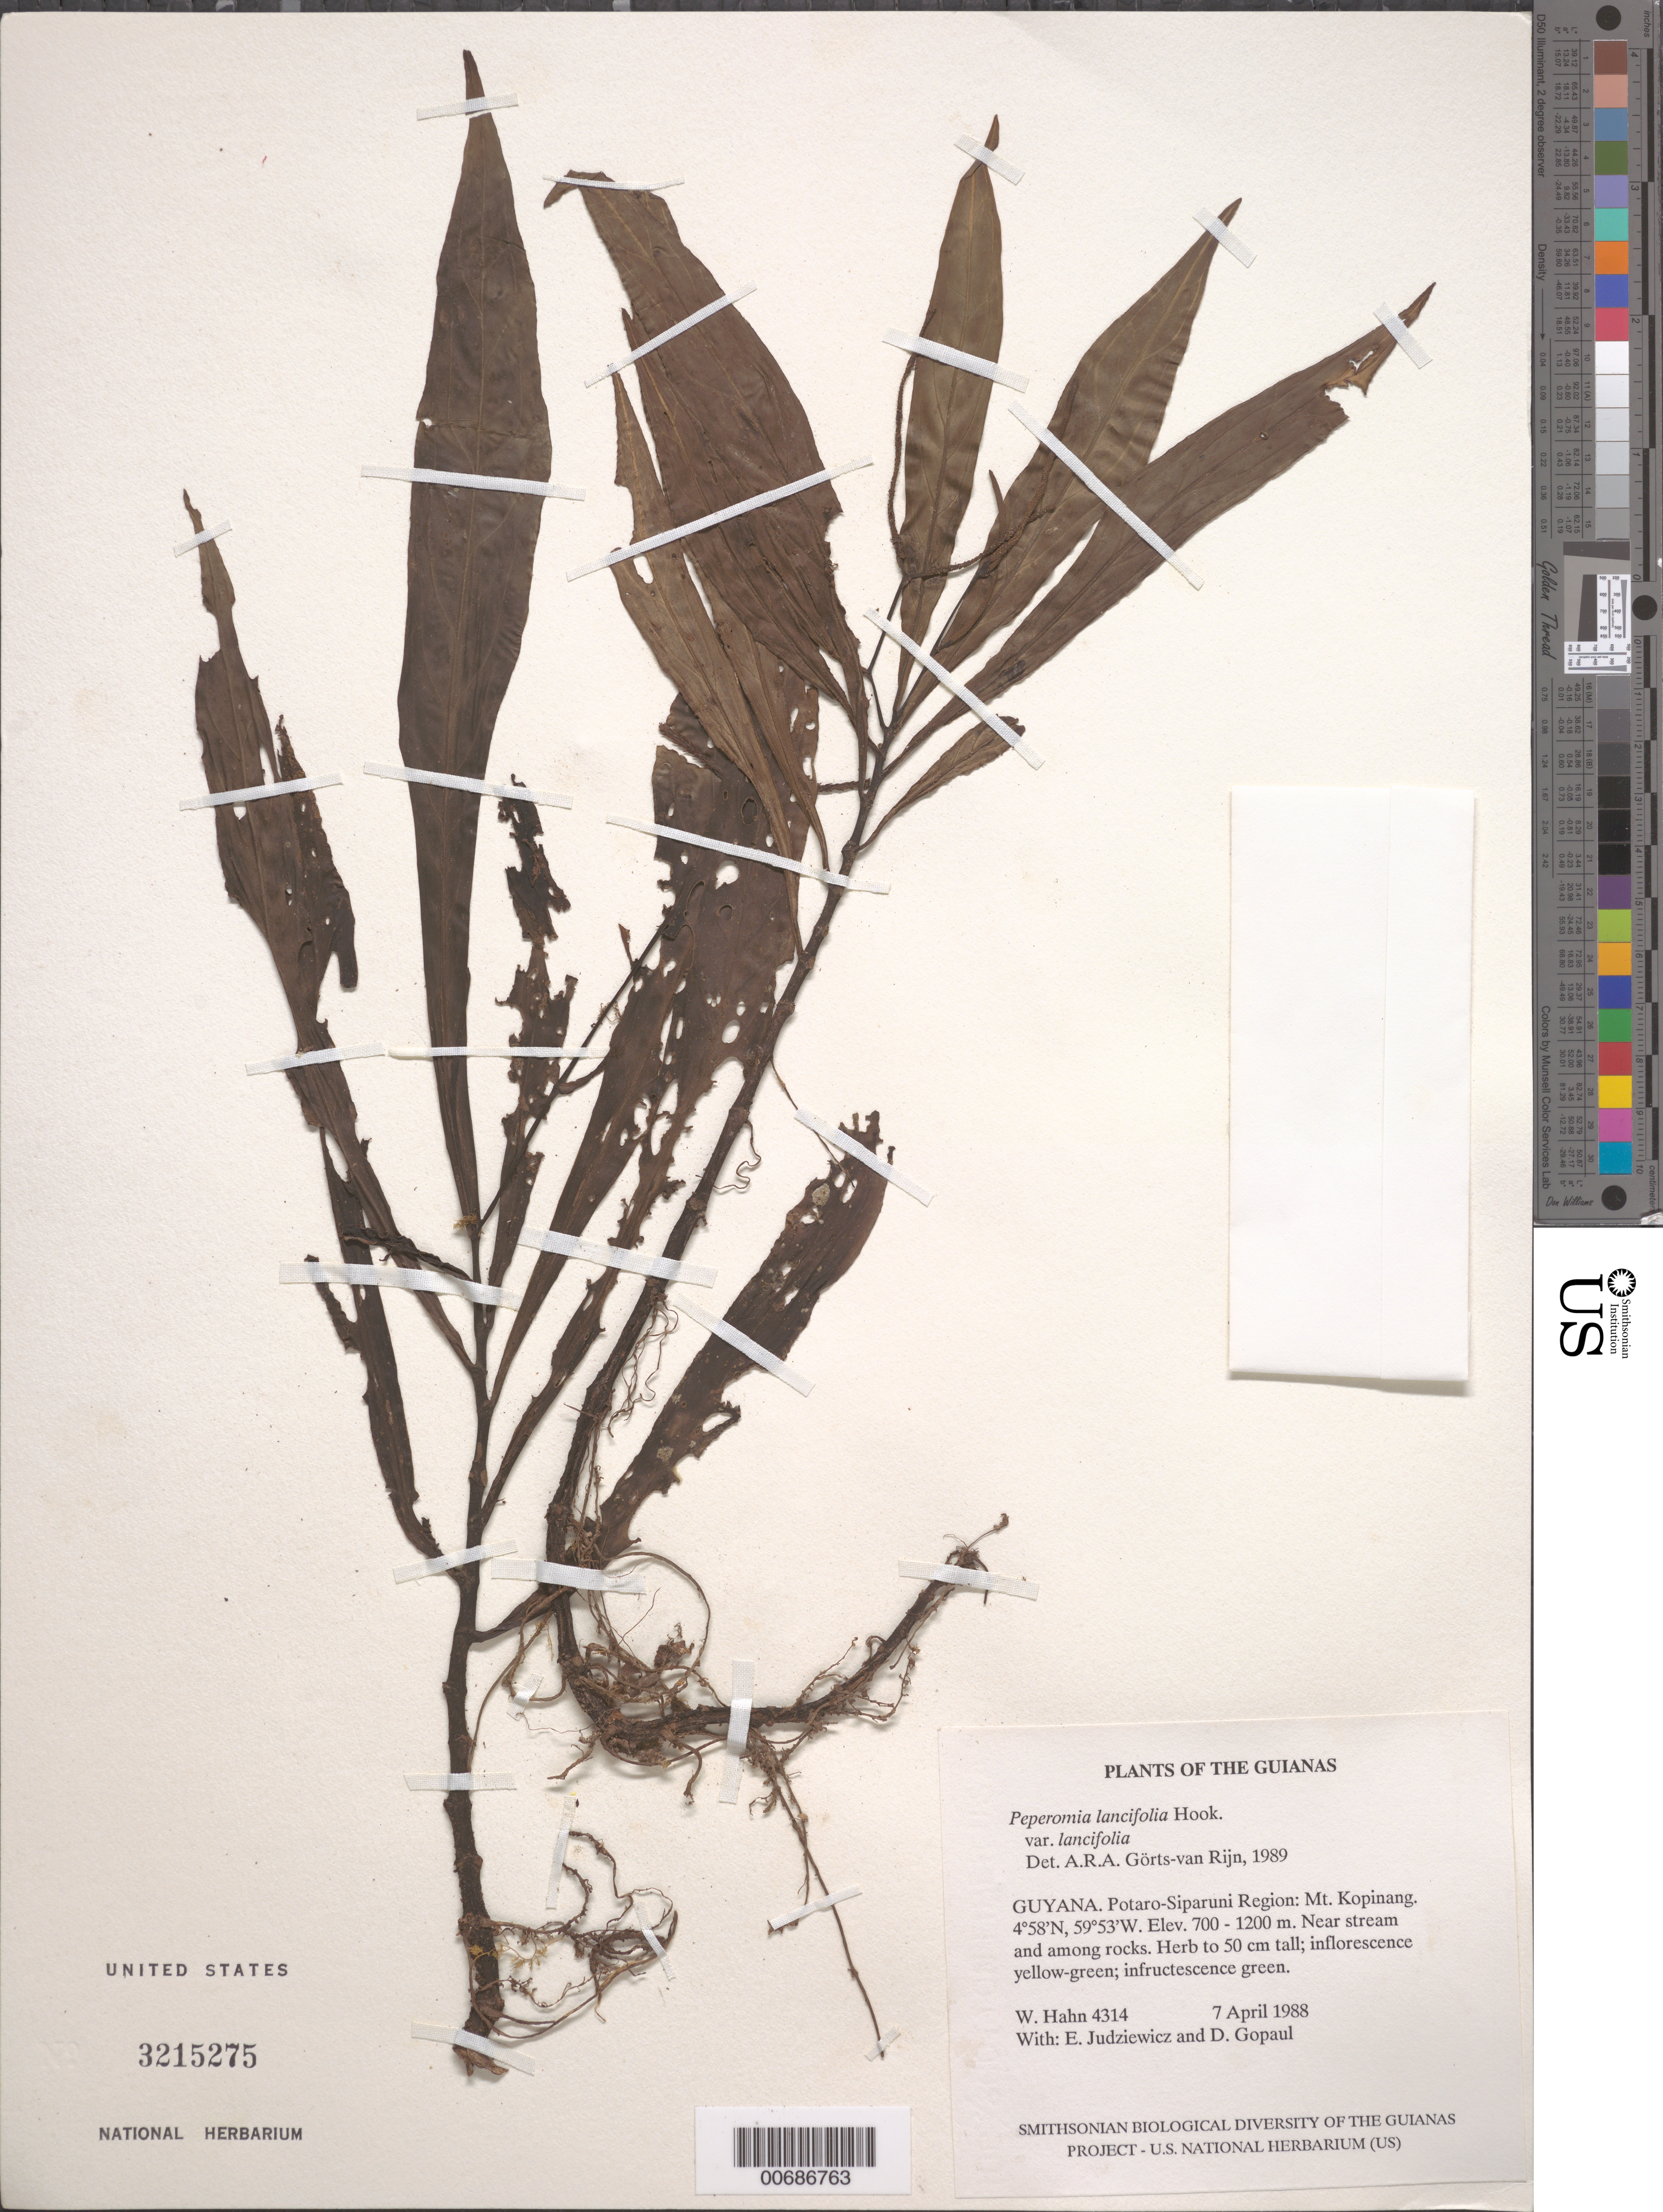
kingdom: Plantae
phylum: Tracheophyta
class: Magnoliopsida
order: Piperales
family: Piperaceae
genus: Peperomia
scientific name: Peperomia lancifolia var. lancifolia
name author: Hook.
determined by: Görts-van Rijn, A. R. A.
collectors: W. Hahn, E. J. Judziewicz & D. Gopaul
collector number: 4314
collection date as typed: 7 April 1988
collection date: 1988-04-07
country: Guyana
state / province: Potaro-Siparuni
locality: Mt. Kopinang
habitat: Near stream and among rocks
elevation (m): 700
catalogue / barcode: US 3215275